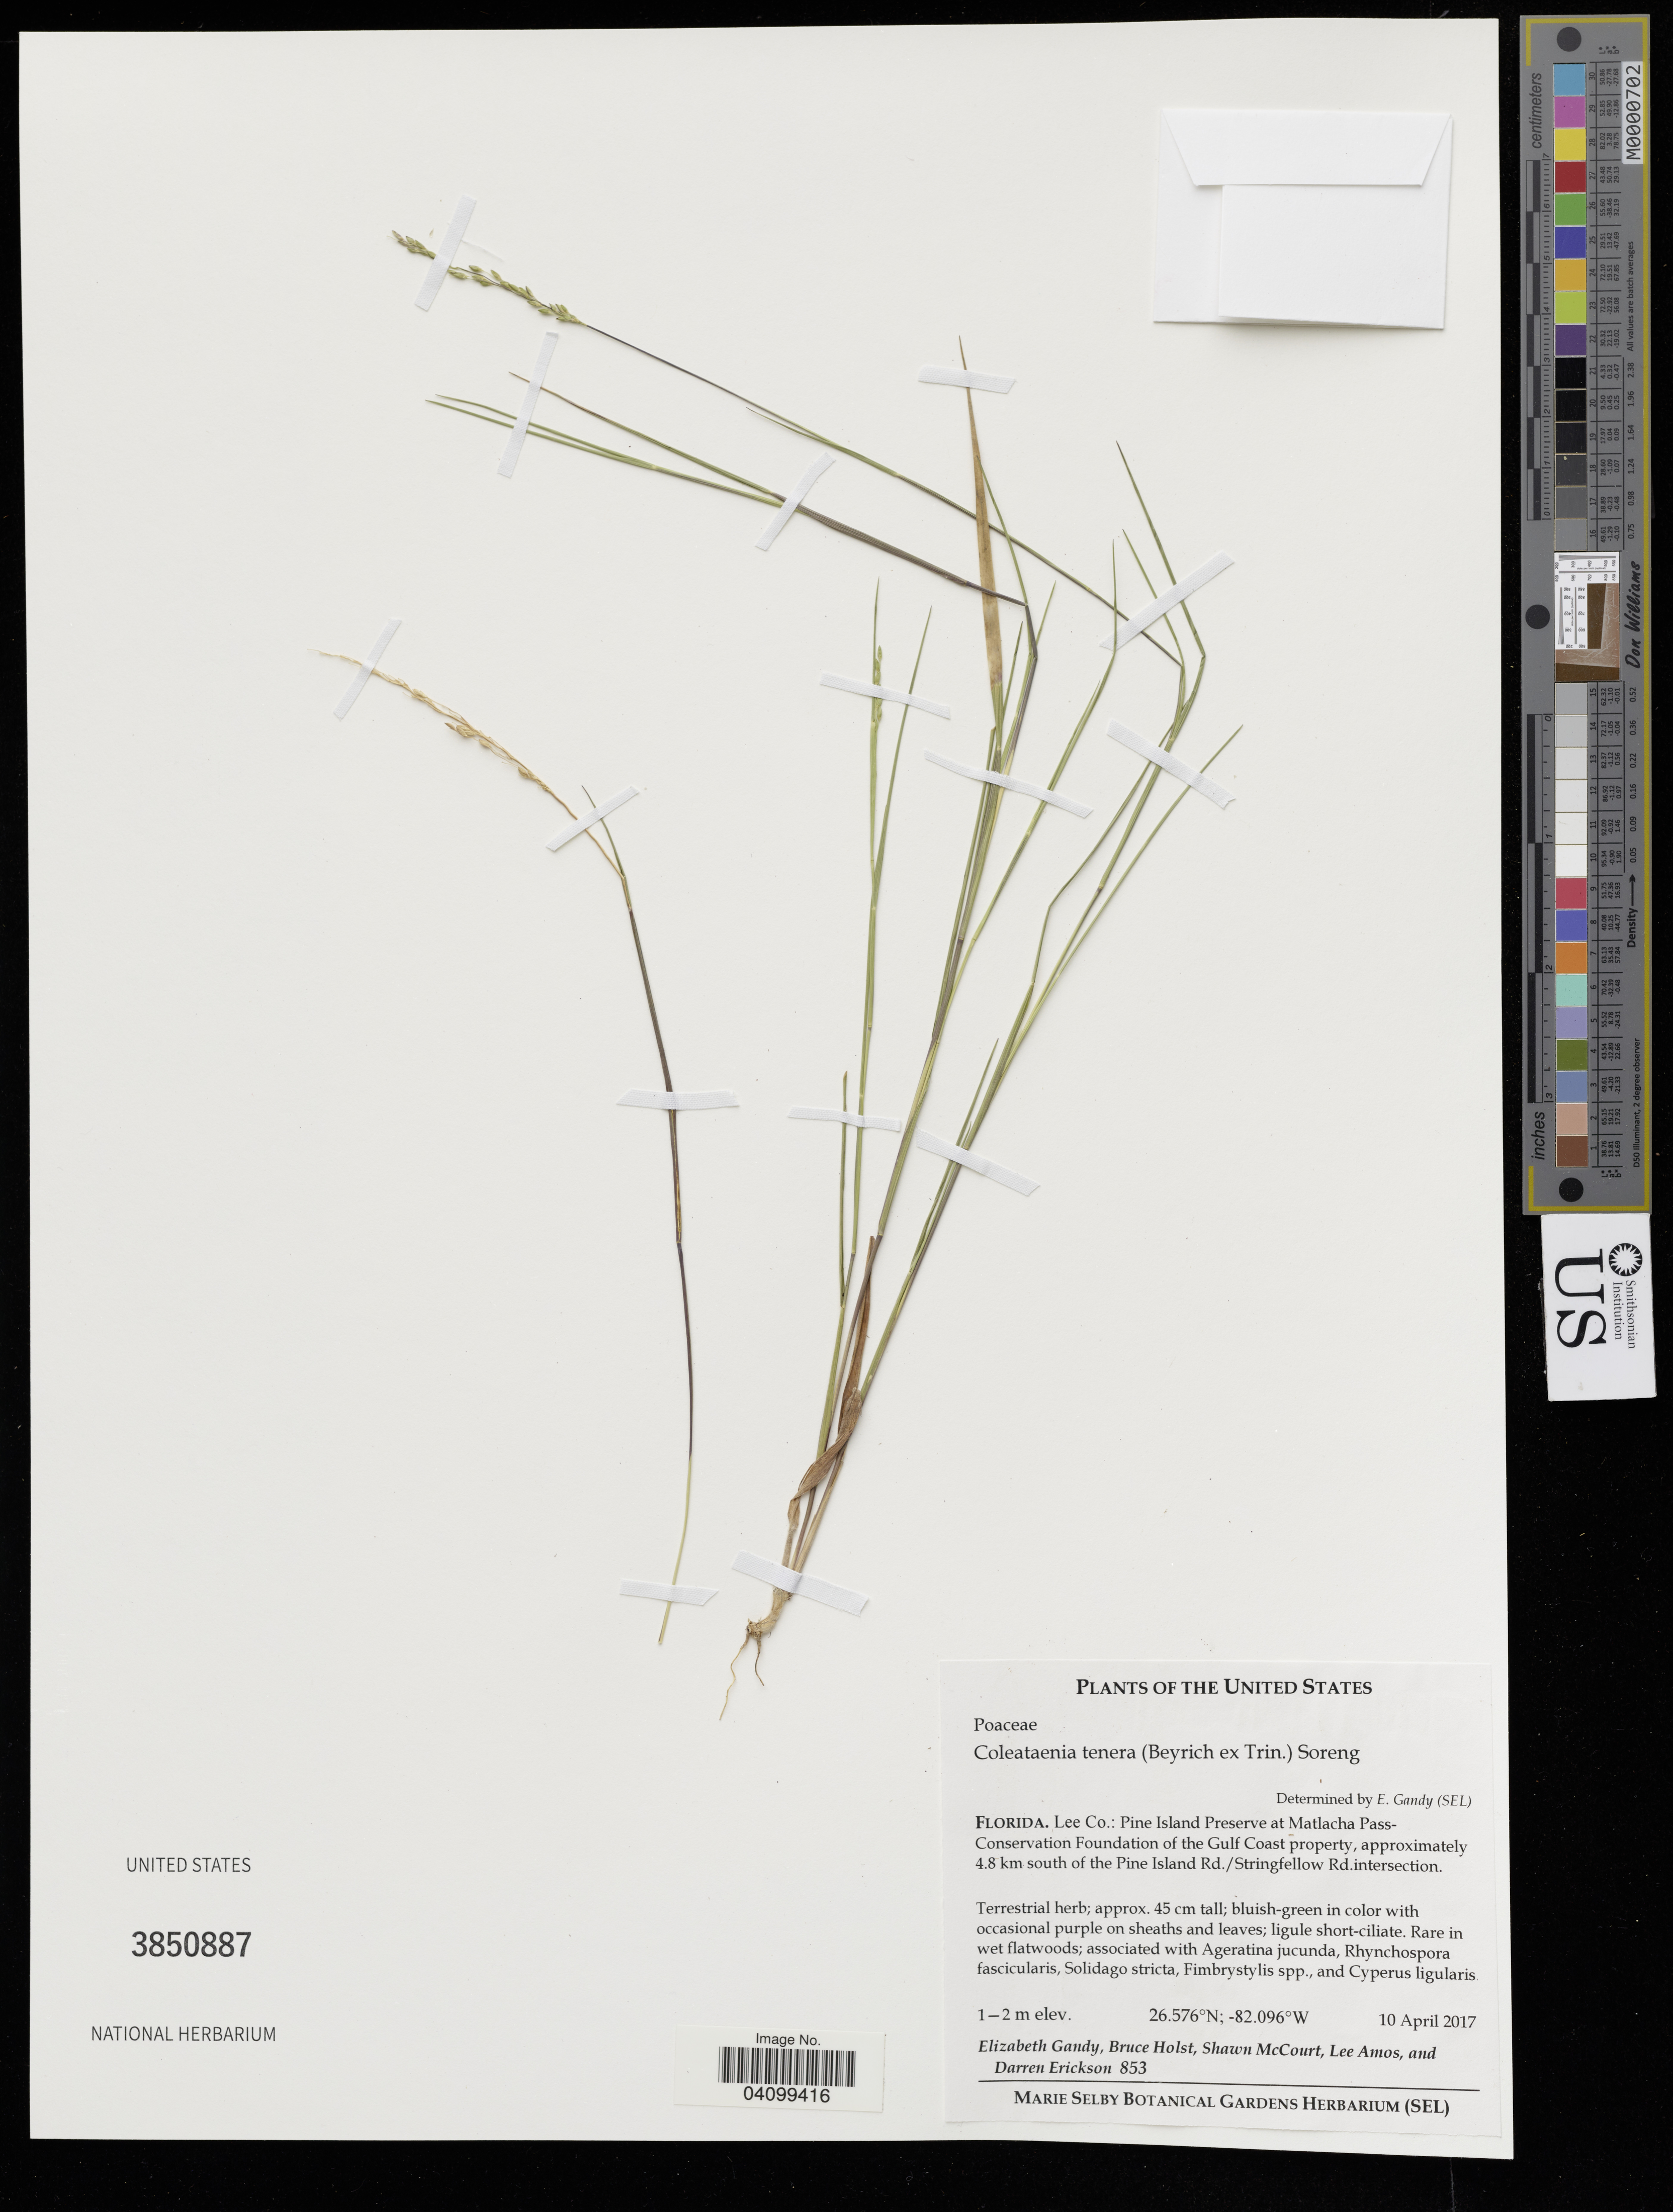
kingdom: Plantae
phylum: Tracheophyta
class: Liliopsida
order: Poales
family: Poaceae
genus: Coleataenia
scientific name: Coleataenia tenera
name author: (Beyr. ex Trin.) Soreng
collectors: E. Gandy, B. Holst & L. Amos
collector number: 853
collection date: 2017-04-10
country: United States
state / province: Florida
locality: Lee Co.: Pine Island Preserve at Matlacha Pass-Conservation Foundation of the Gulf Coast property, approximately 4.8 km south of the Pine Island Rd./Stringfellow Rd.intersection.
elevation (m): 1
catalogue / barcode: US 3850887